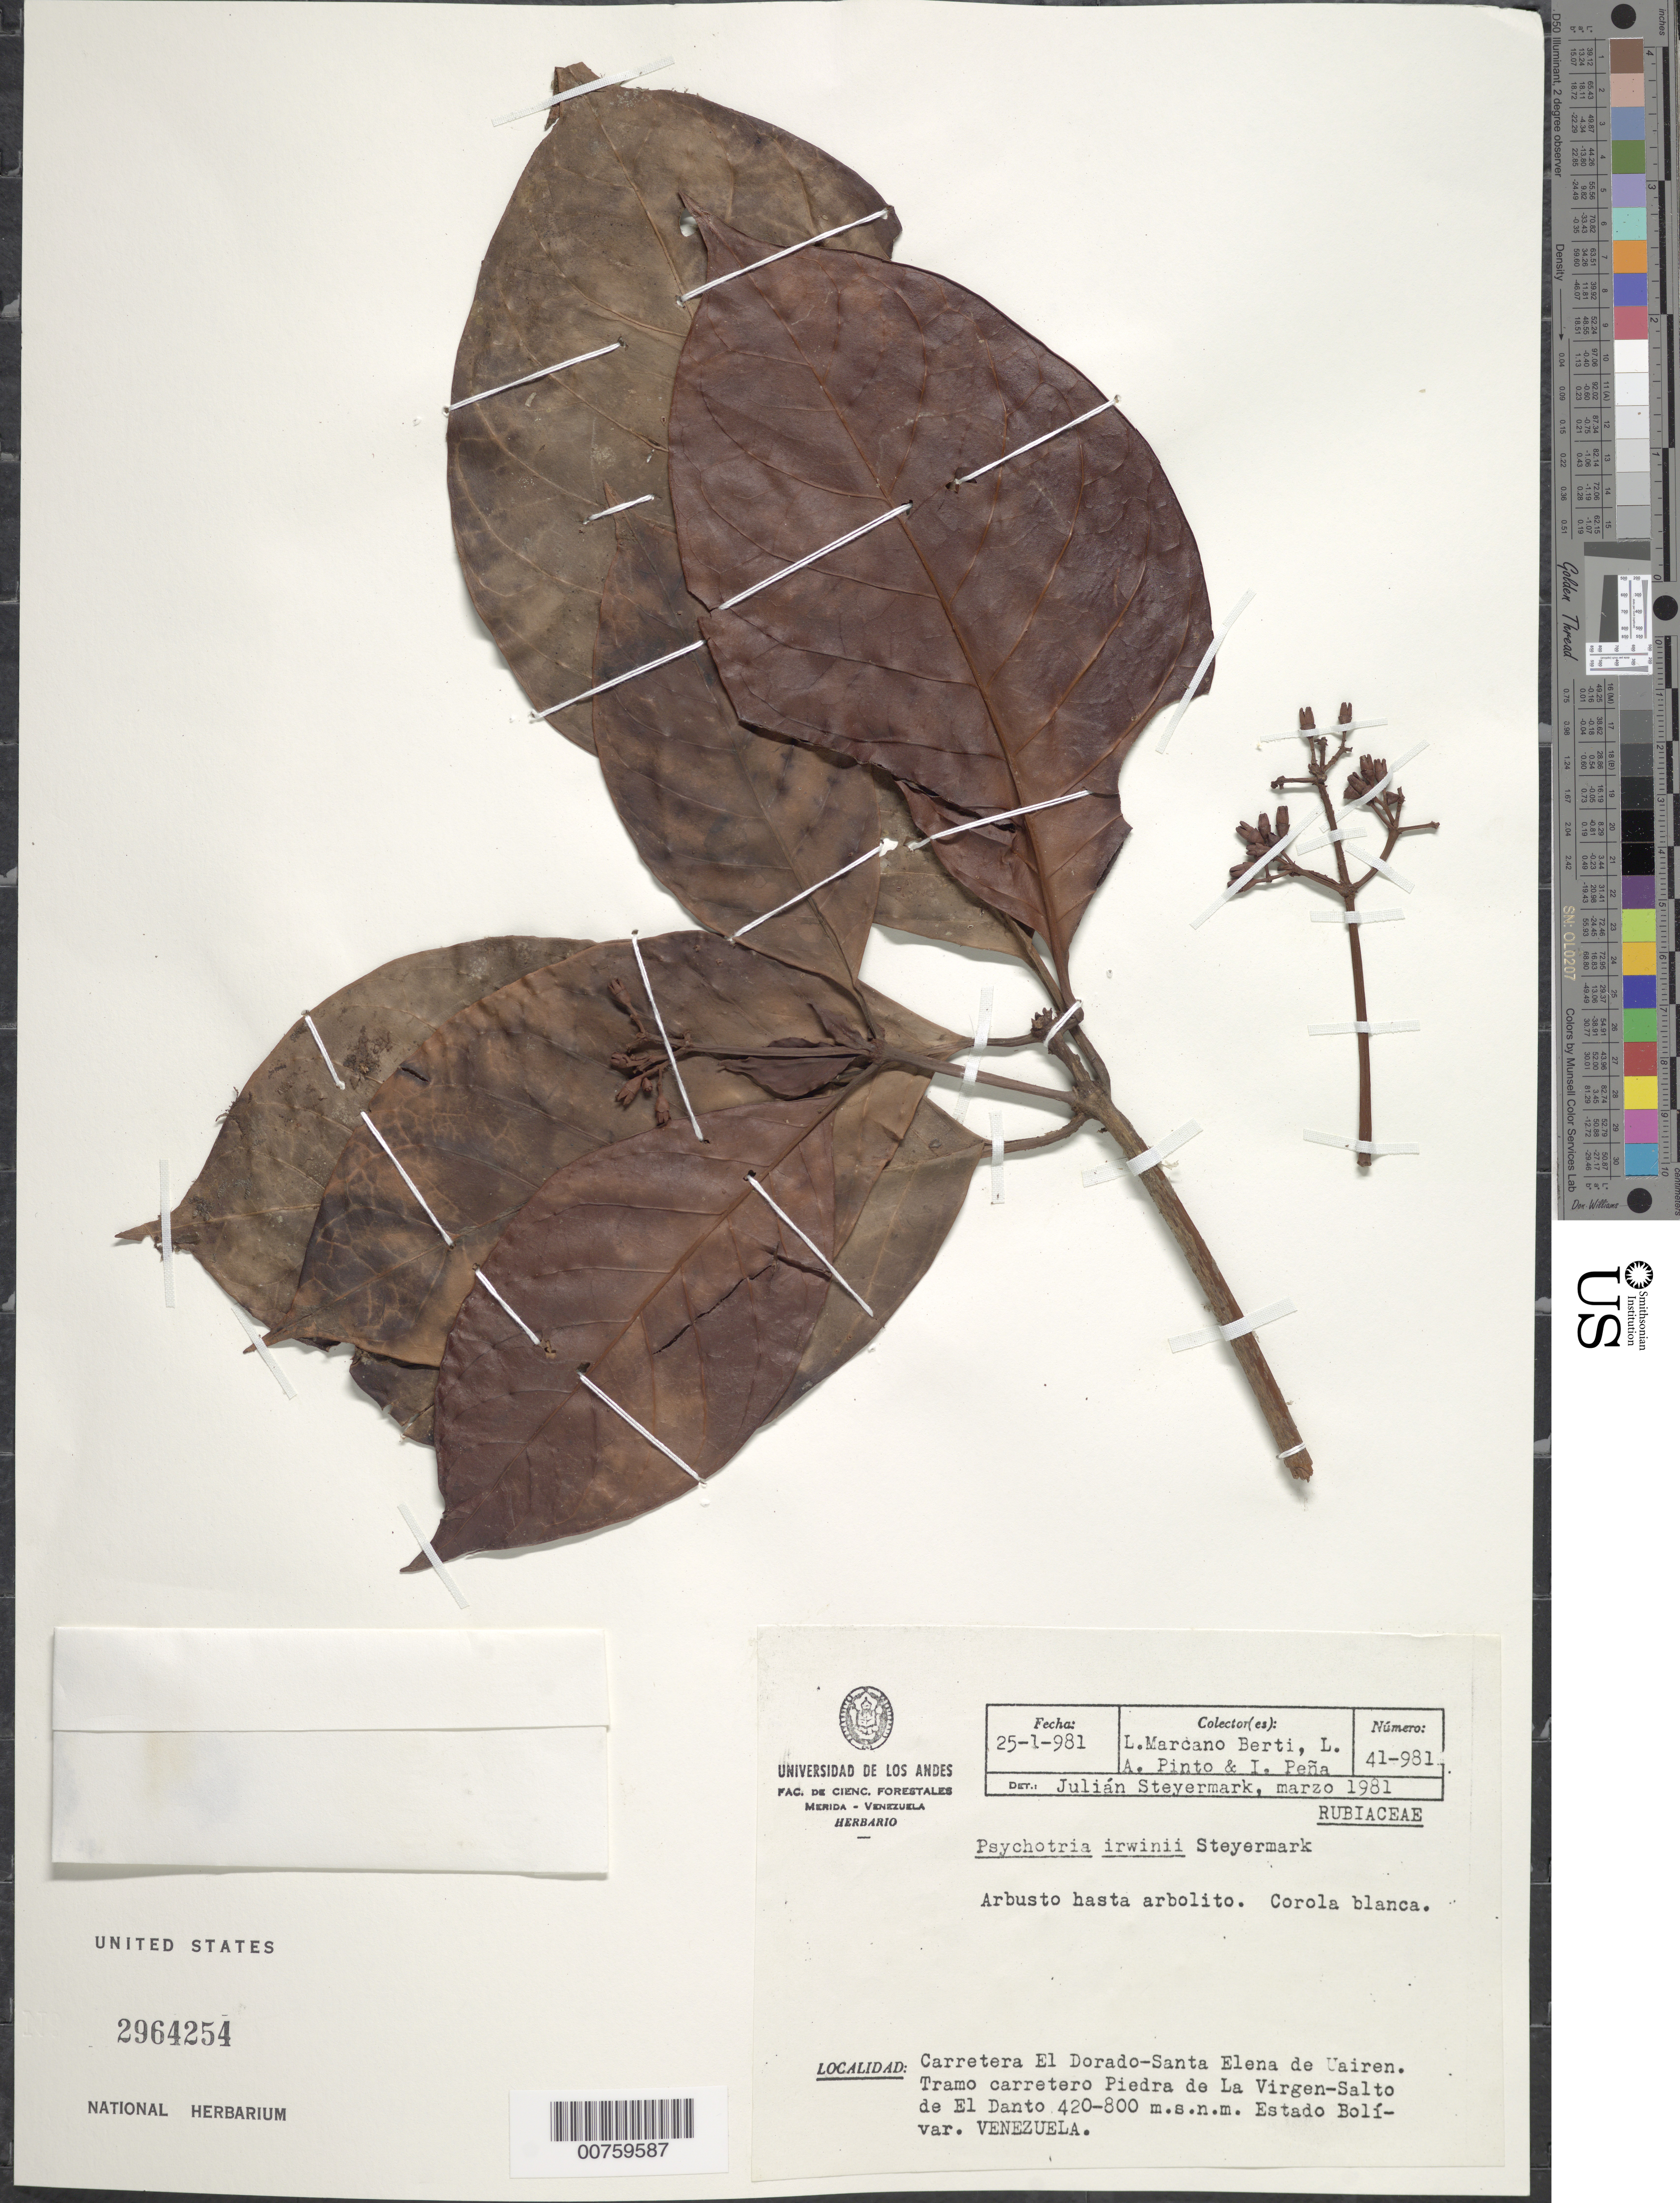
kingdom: Plantae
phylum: Tracheophyta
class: Magnoliopsida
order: Gentianales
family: Rubiaceae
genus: Psychotria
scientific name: Psychotria irwinii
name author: Steyerm.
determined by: Steyermark, Julian A., (VEN)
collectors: L. Marcano-Berti, L. Pinto & I. Peña S.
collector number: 981 41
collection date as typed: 25-Jan-81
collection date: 1981-01-25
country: Venezuela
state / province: Bolívar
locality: Carretera El Dorado - Santa Elena de Uairen, Tramo carretera Piedra de La Virgen - Salto de El Danto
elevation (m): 420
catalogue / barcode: US 2964254